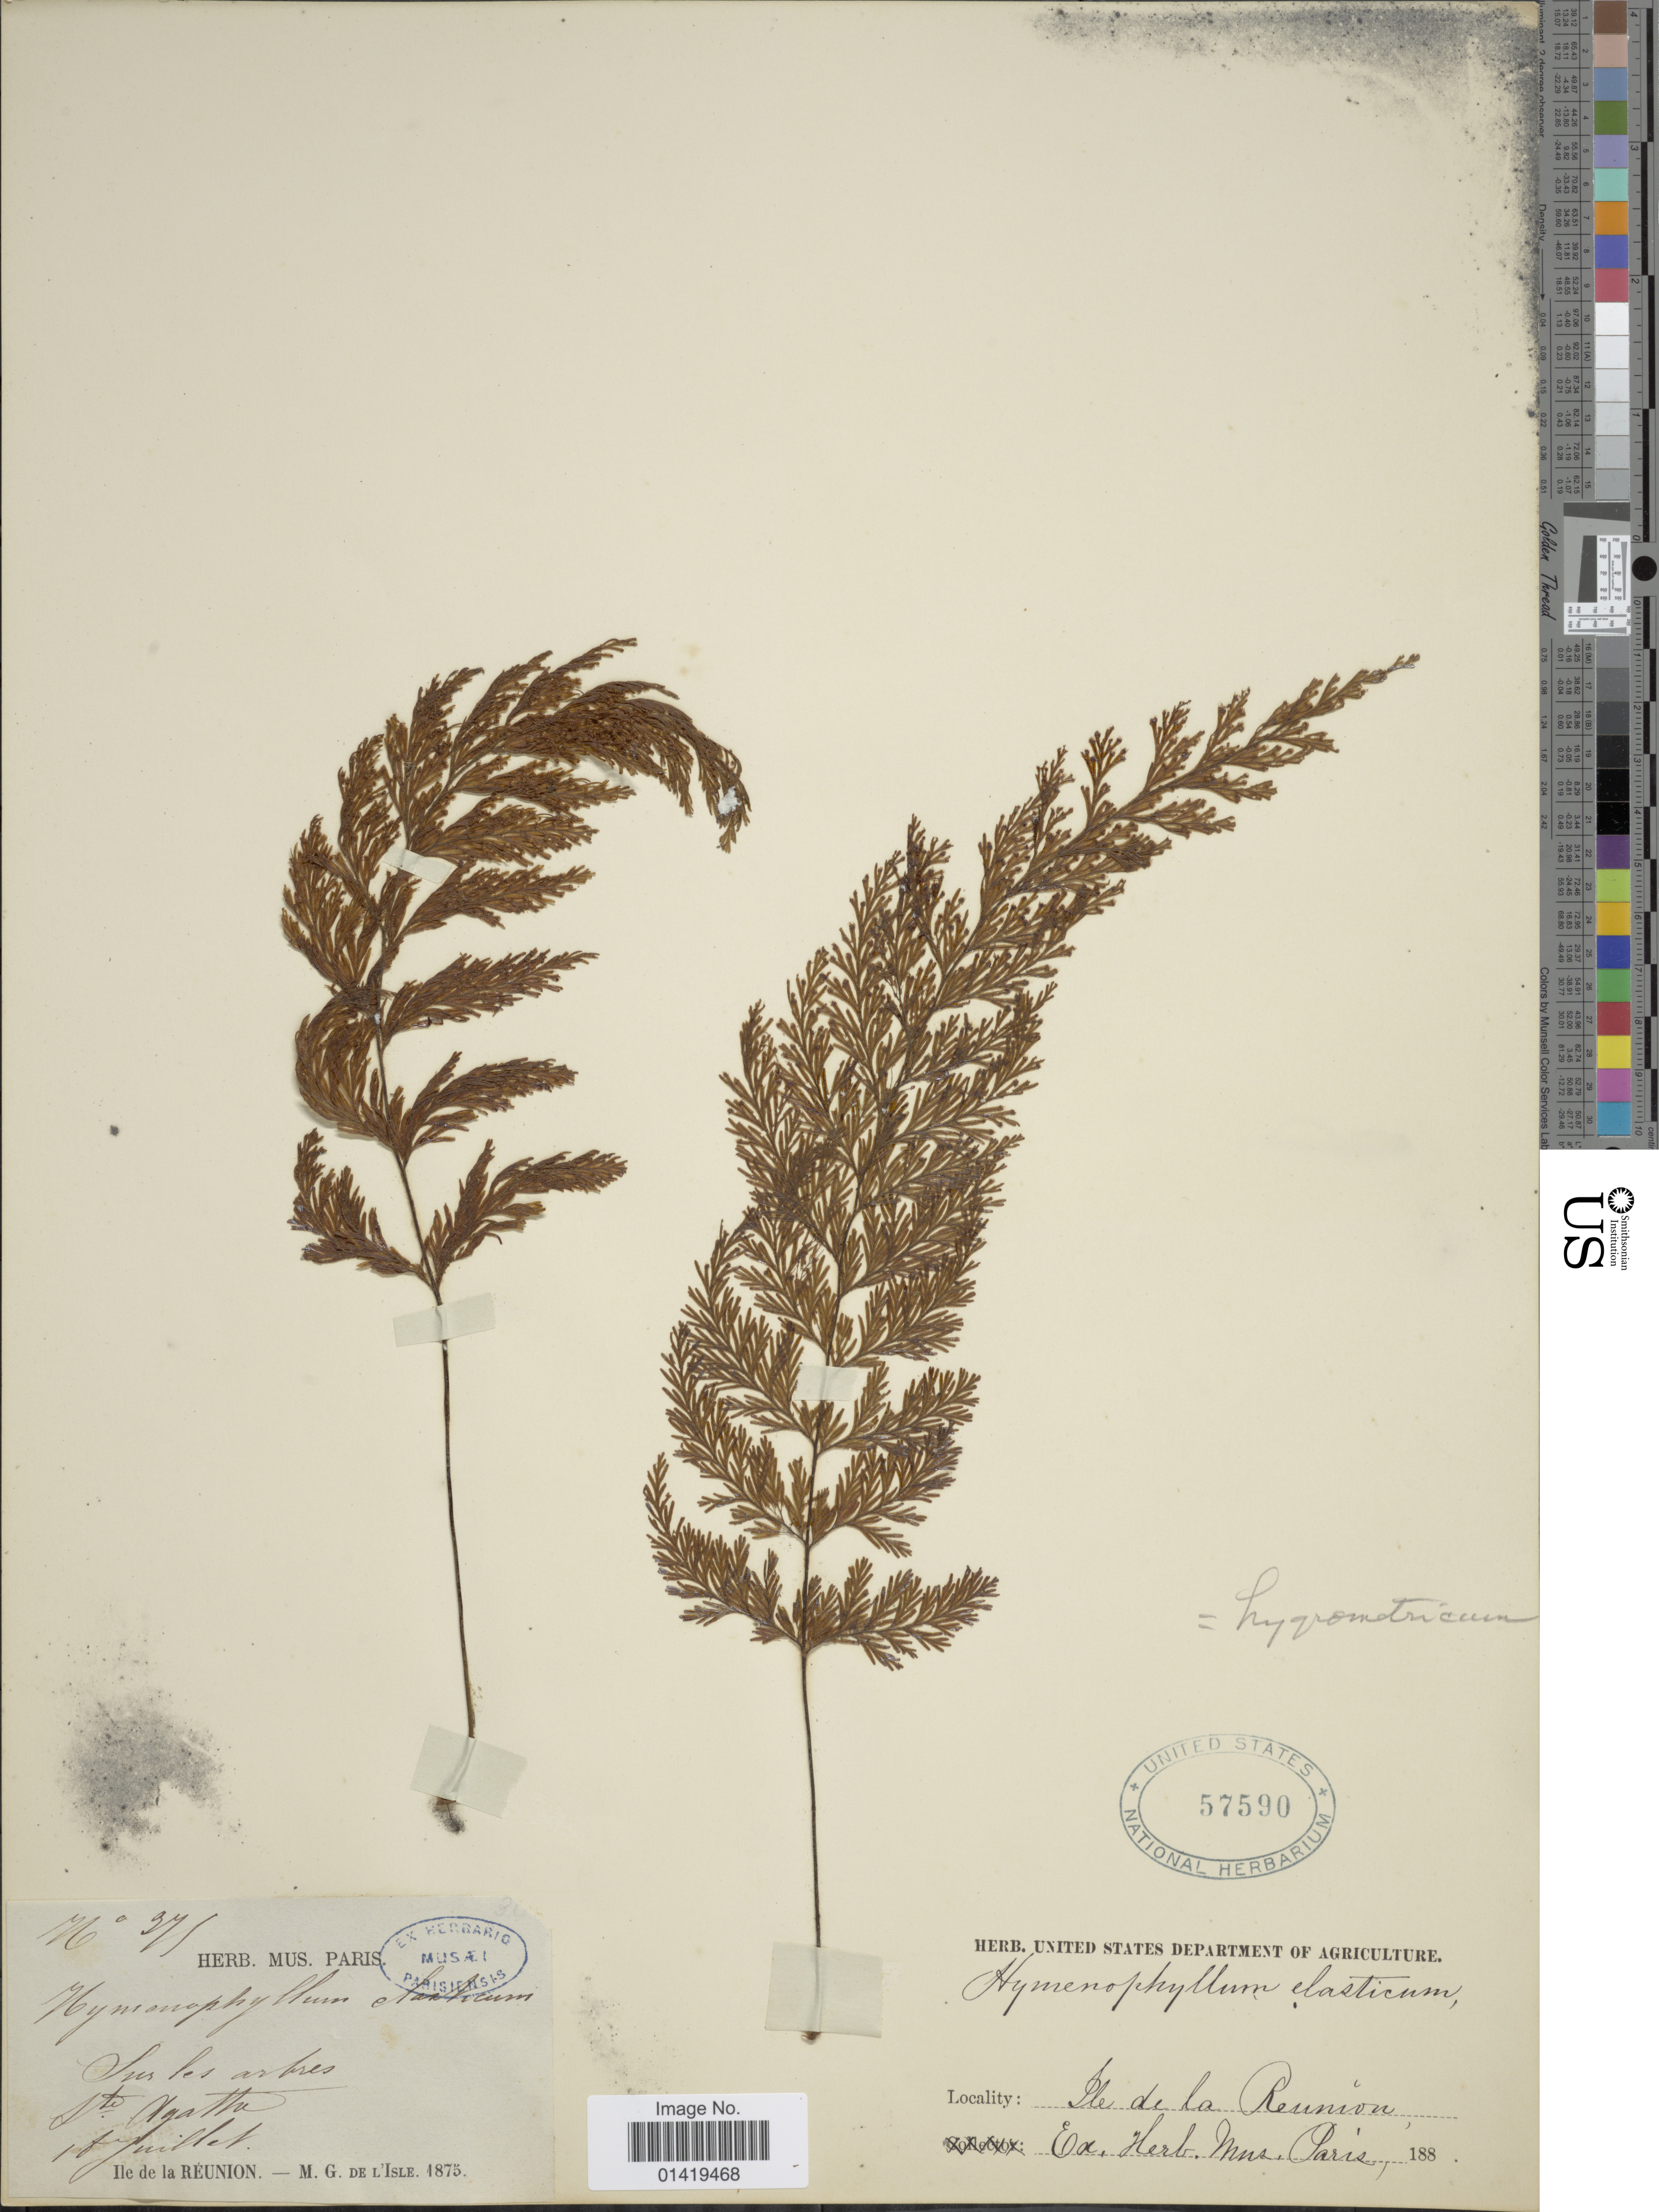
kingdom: Plantae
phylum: Tracheophyta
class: Polypodiopsida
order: Hymenophyllales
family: Hymenophyllaceae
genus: Hymenophyllum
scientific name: Hymenophyllum hygrometricum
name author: (Poir.) Desv.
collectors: M. de L'Isle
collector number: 371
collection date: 1875-07-01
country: Réunion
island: Reunion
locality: Sur les arbes St Agatha, Isle de la Reunion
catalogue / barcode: US 57590